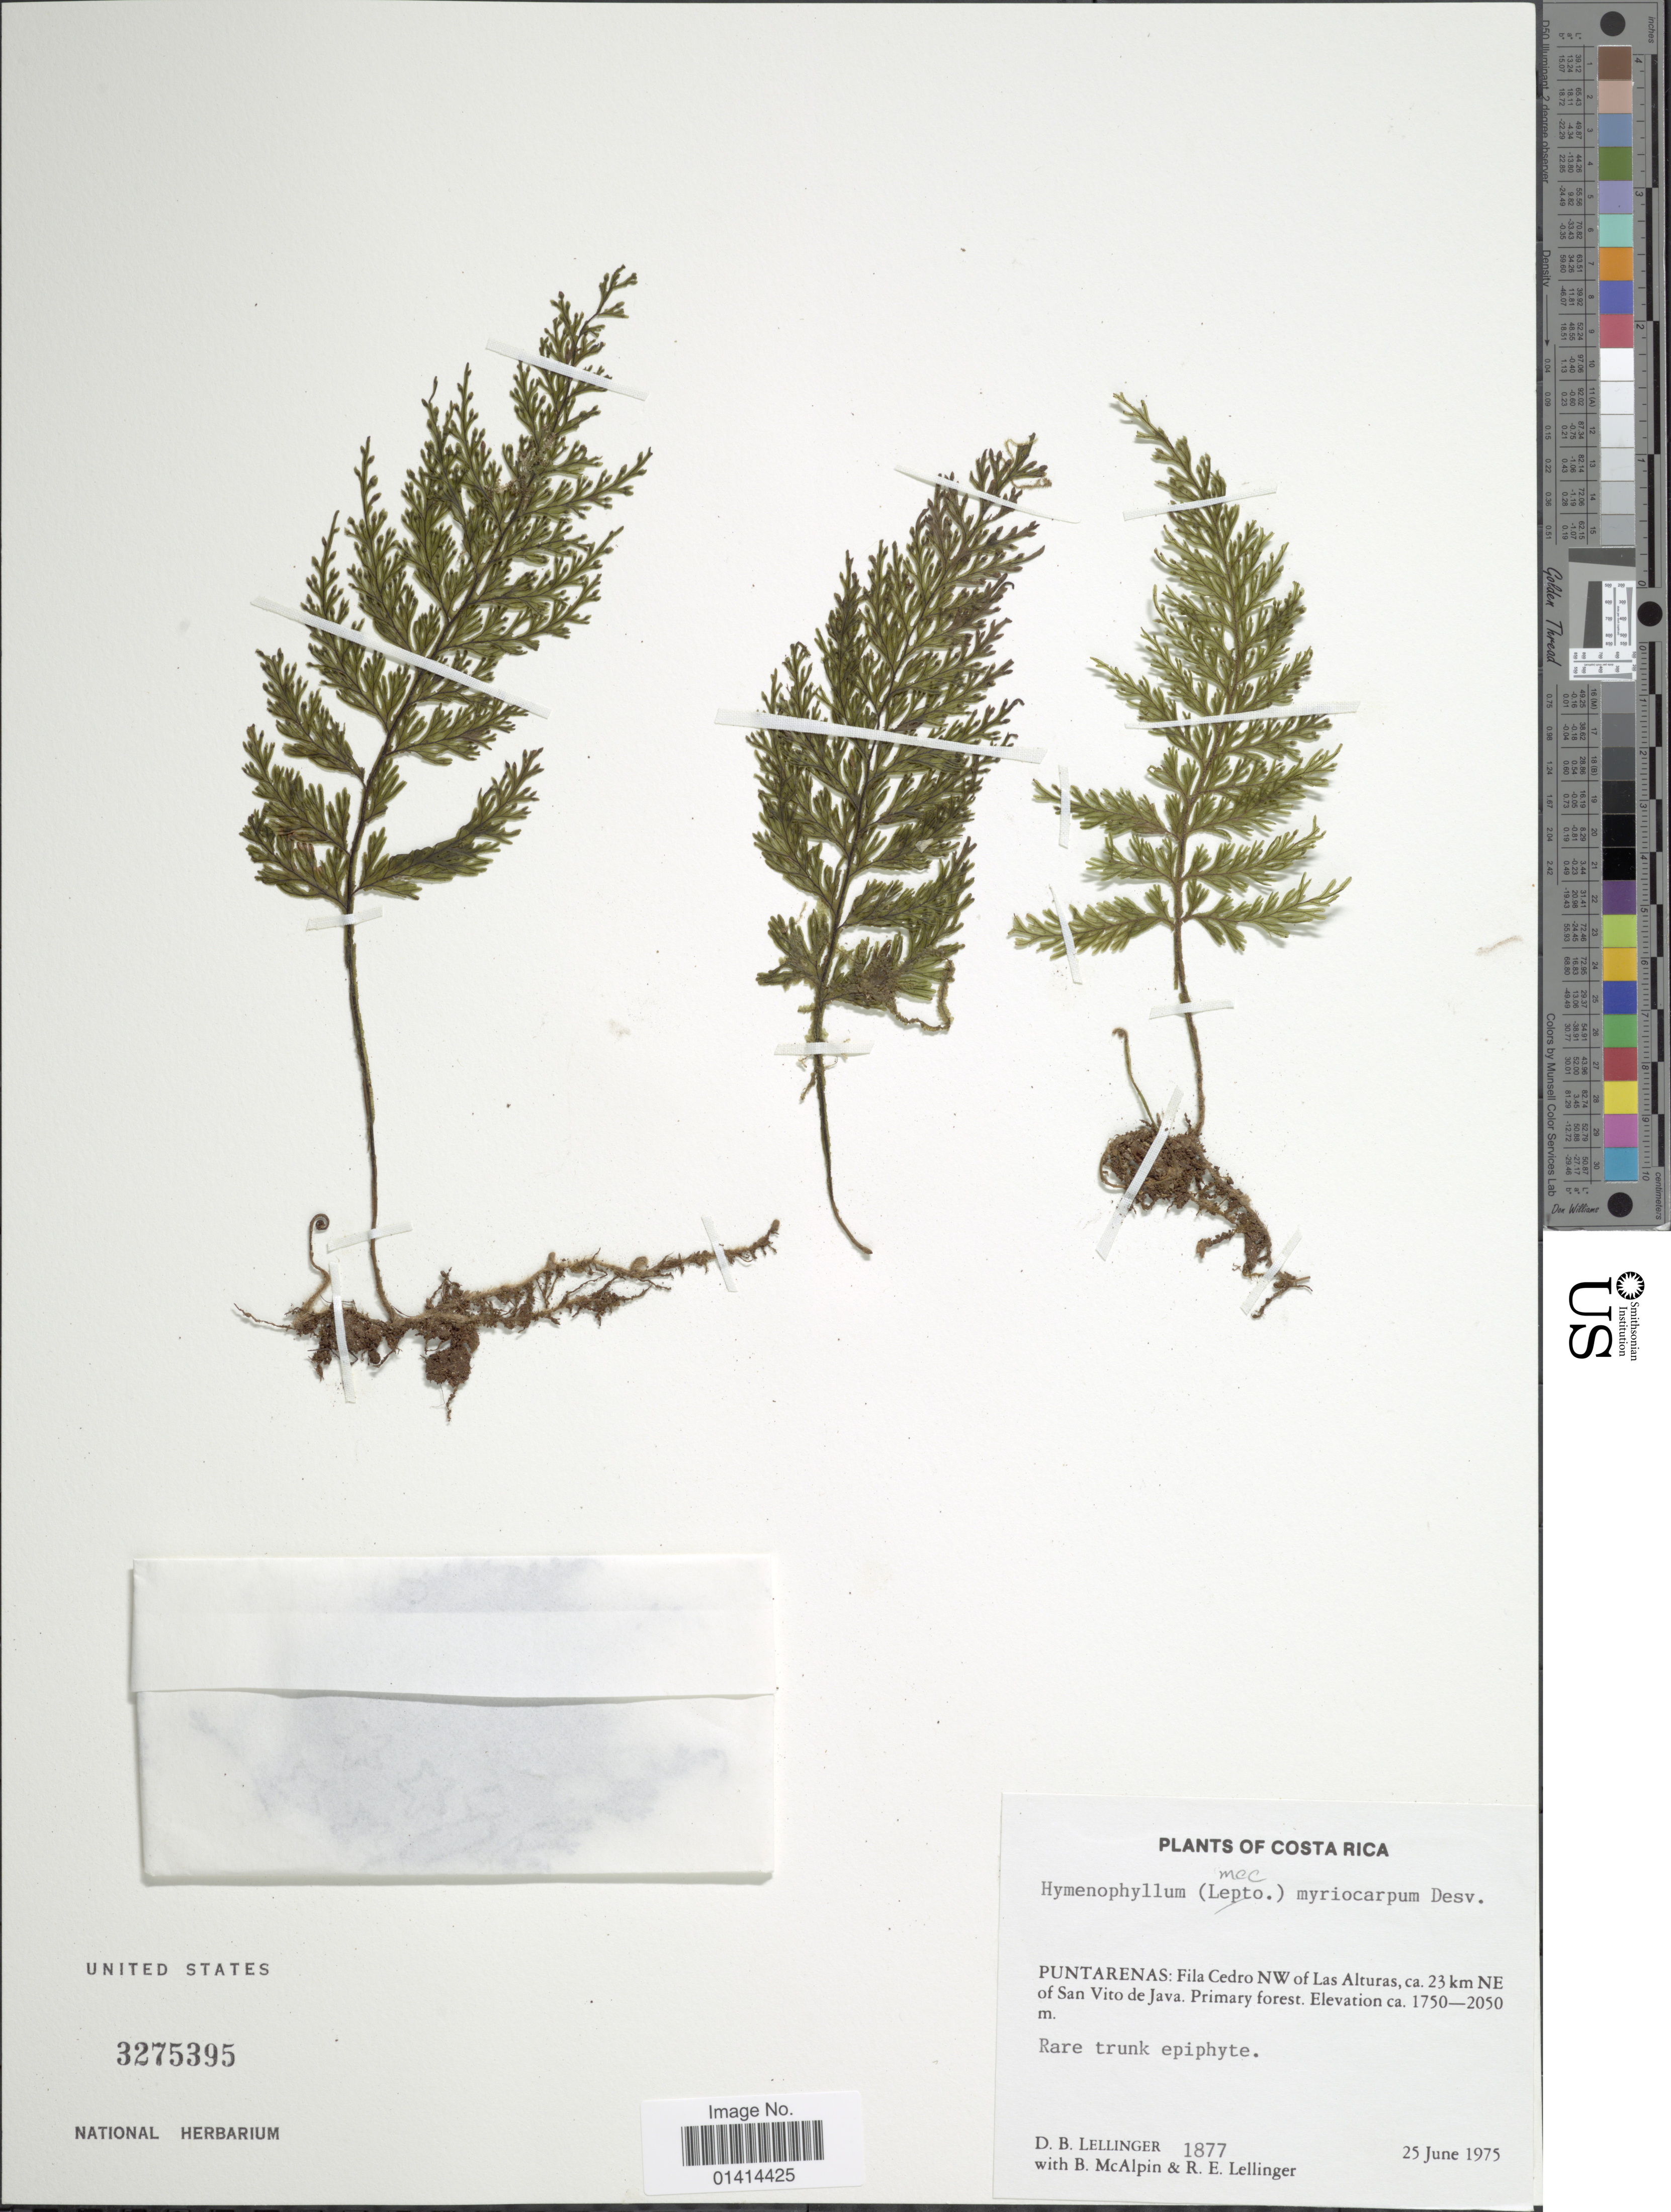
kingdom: Plantae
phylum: Tracheophyta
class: Polypodiopsida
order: Hymenophyllales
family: Hymenophyllaceae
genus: Hymenophyllum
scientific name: Hymenophyllum myriocarpum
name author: Hook.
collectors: D. B. Lellinger, B. Mcalpin & R. E. Lellinger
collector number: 1877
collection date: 1975-06-25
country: Costa Rica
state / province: Puntarenas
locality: Fila Cedro NW of Las Alturas, ca 23 km NE of San Vito de Java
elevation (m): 1750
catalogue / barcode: US 3275395